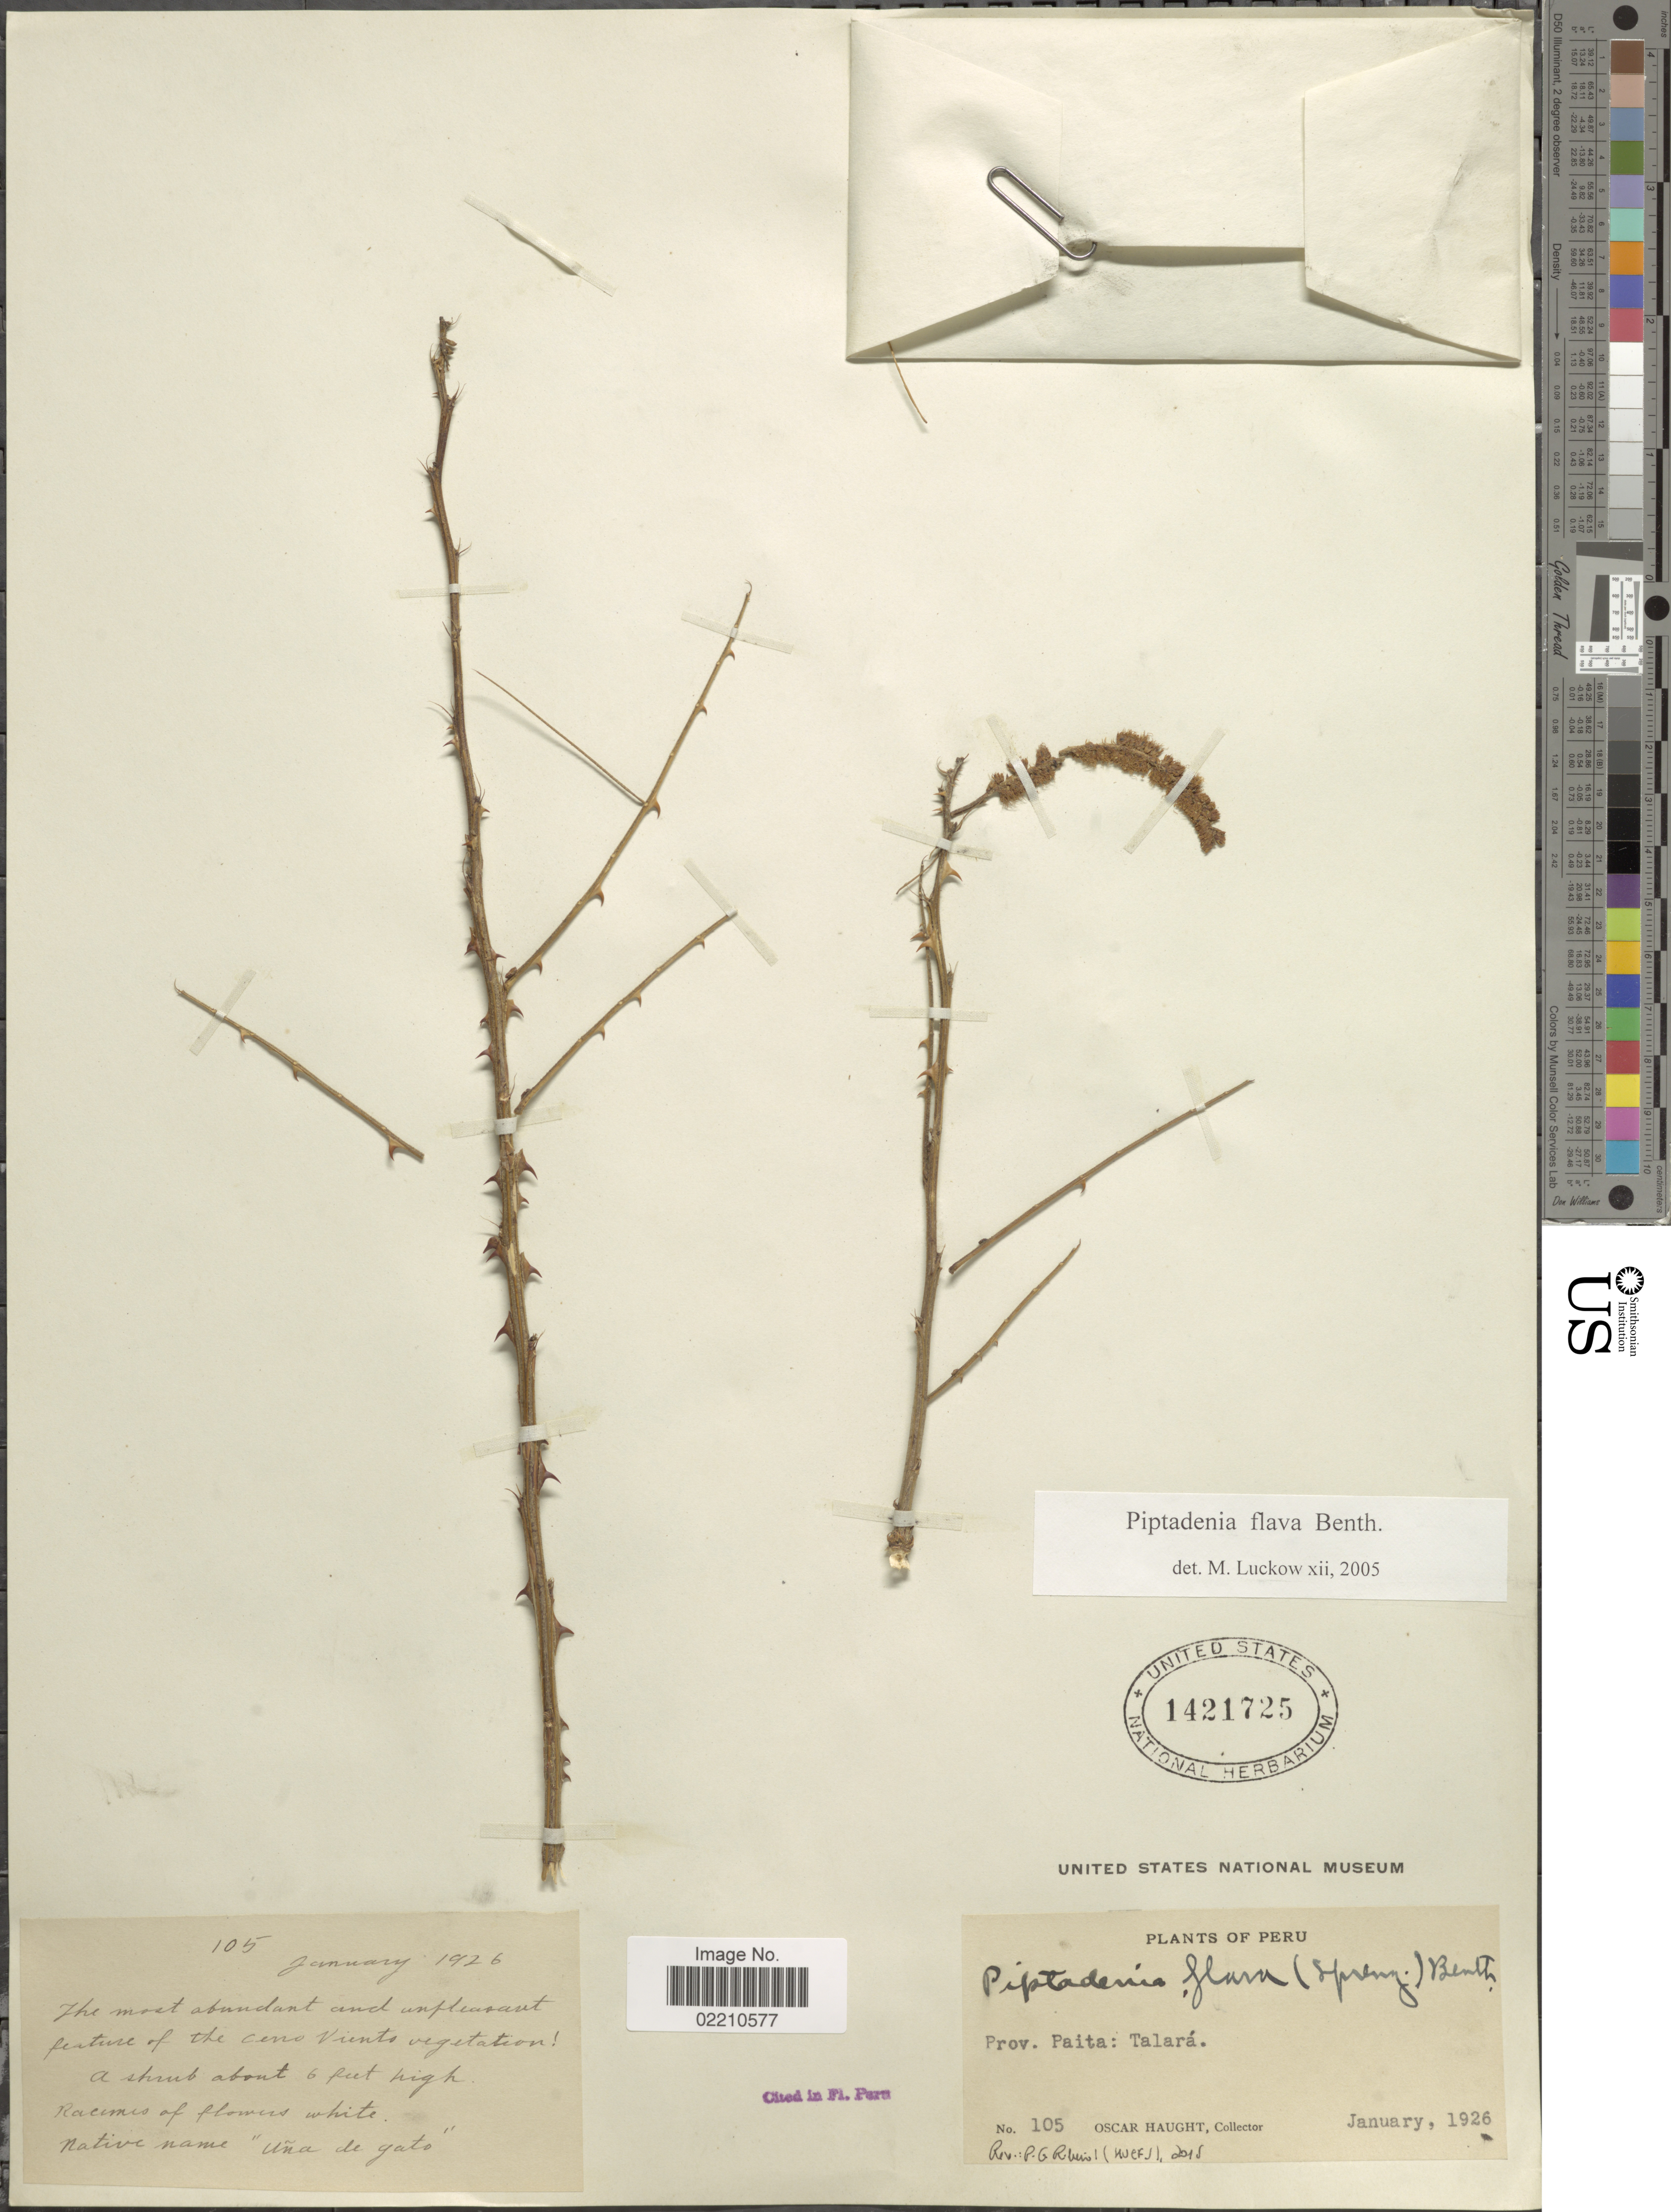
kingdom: Plantae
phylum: Tracheophyta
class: Magnoliopsida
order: Fabales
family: Fabaceae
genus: Piptadenia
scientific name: Piptadenia flava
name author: (DC.) Benth.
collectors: O. L. Haught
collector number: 105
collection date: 1926-01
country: Peru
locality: Prov. Paita: Talara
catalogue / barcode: US 1421725